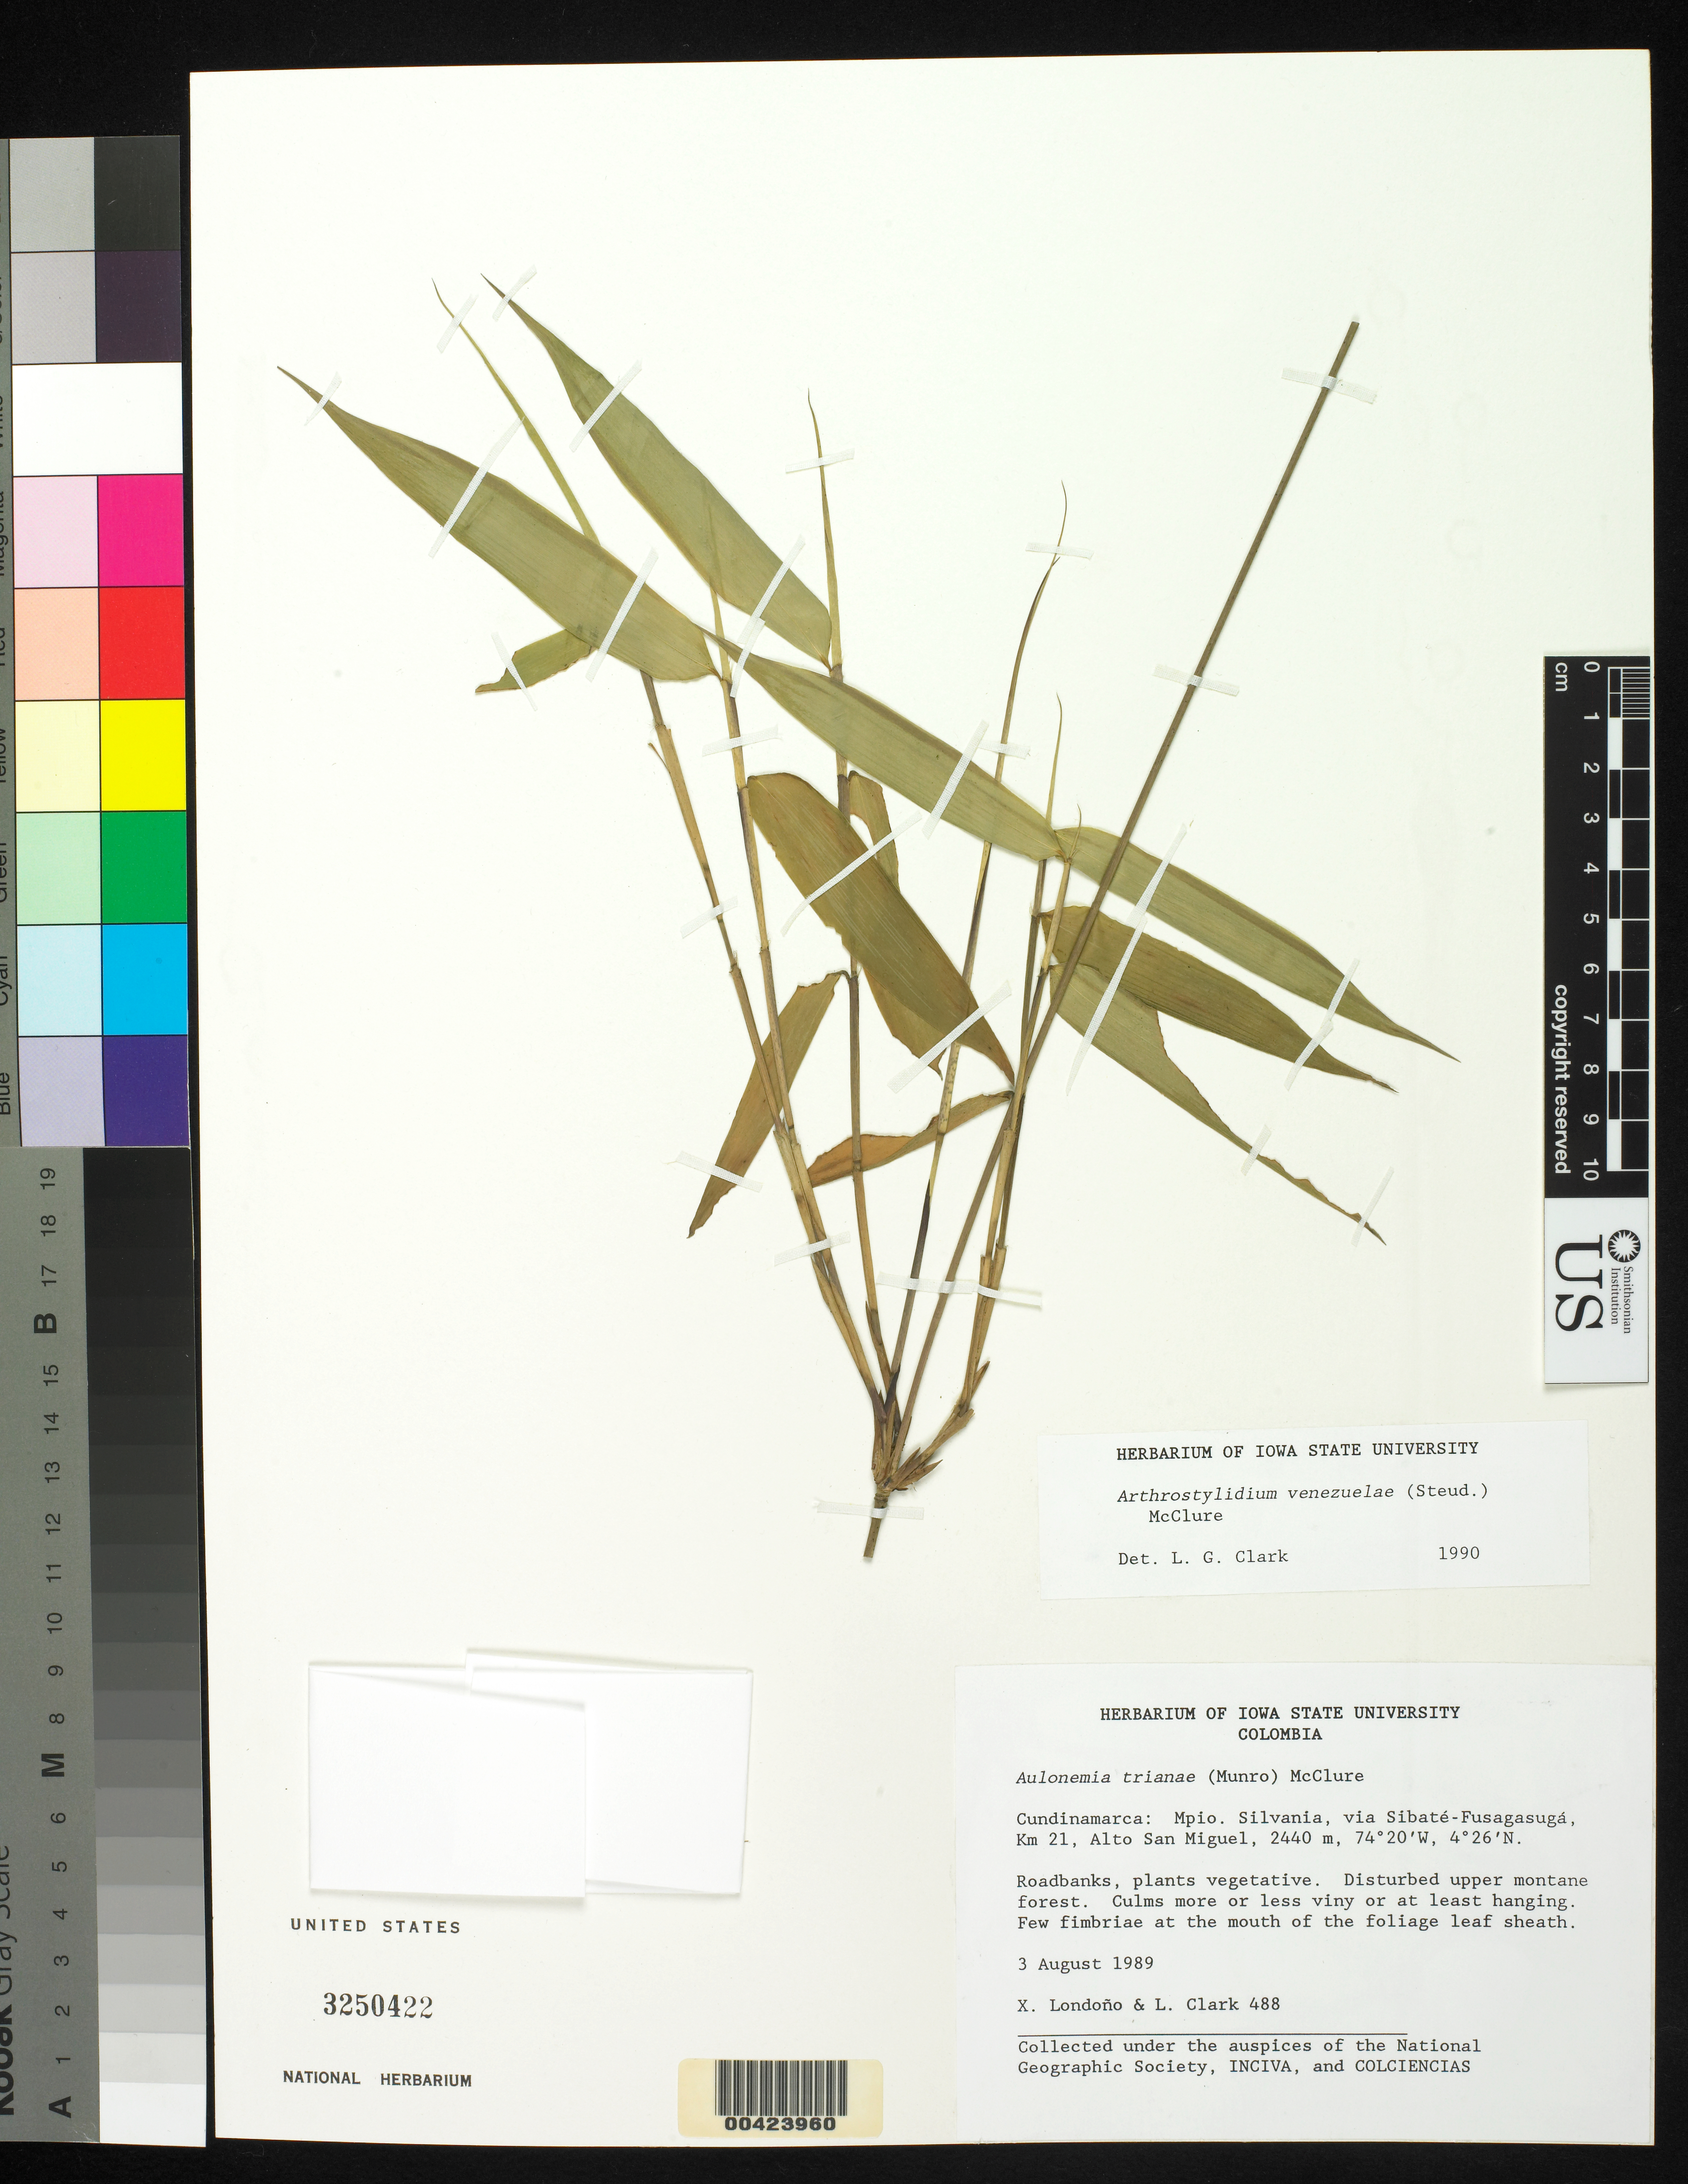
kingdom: Plantae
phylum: Tracheophyta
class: Liliopsida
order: Poales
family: Poaceae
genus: Arthrostylidium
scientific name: Arthrostylidium venezuelae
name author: (Steud.) McClure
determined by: Clark, Lynn G., (ISC), Iowa State University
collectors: X. Londoño & L. G. Clark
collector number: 488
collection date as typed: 03 Aug 1989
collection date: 1989-08-03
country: Colombia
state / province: Cundinamarca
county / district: Silvania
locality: Alto Sal Miguel; via Sibate - Fusagasugá, km 21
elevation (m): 2440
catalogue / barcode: US 3250422